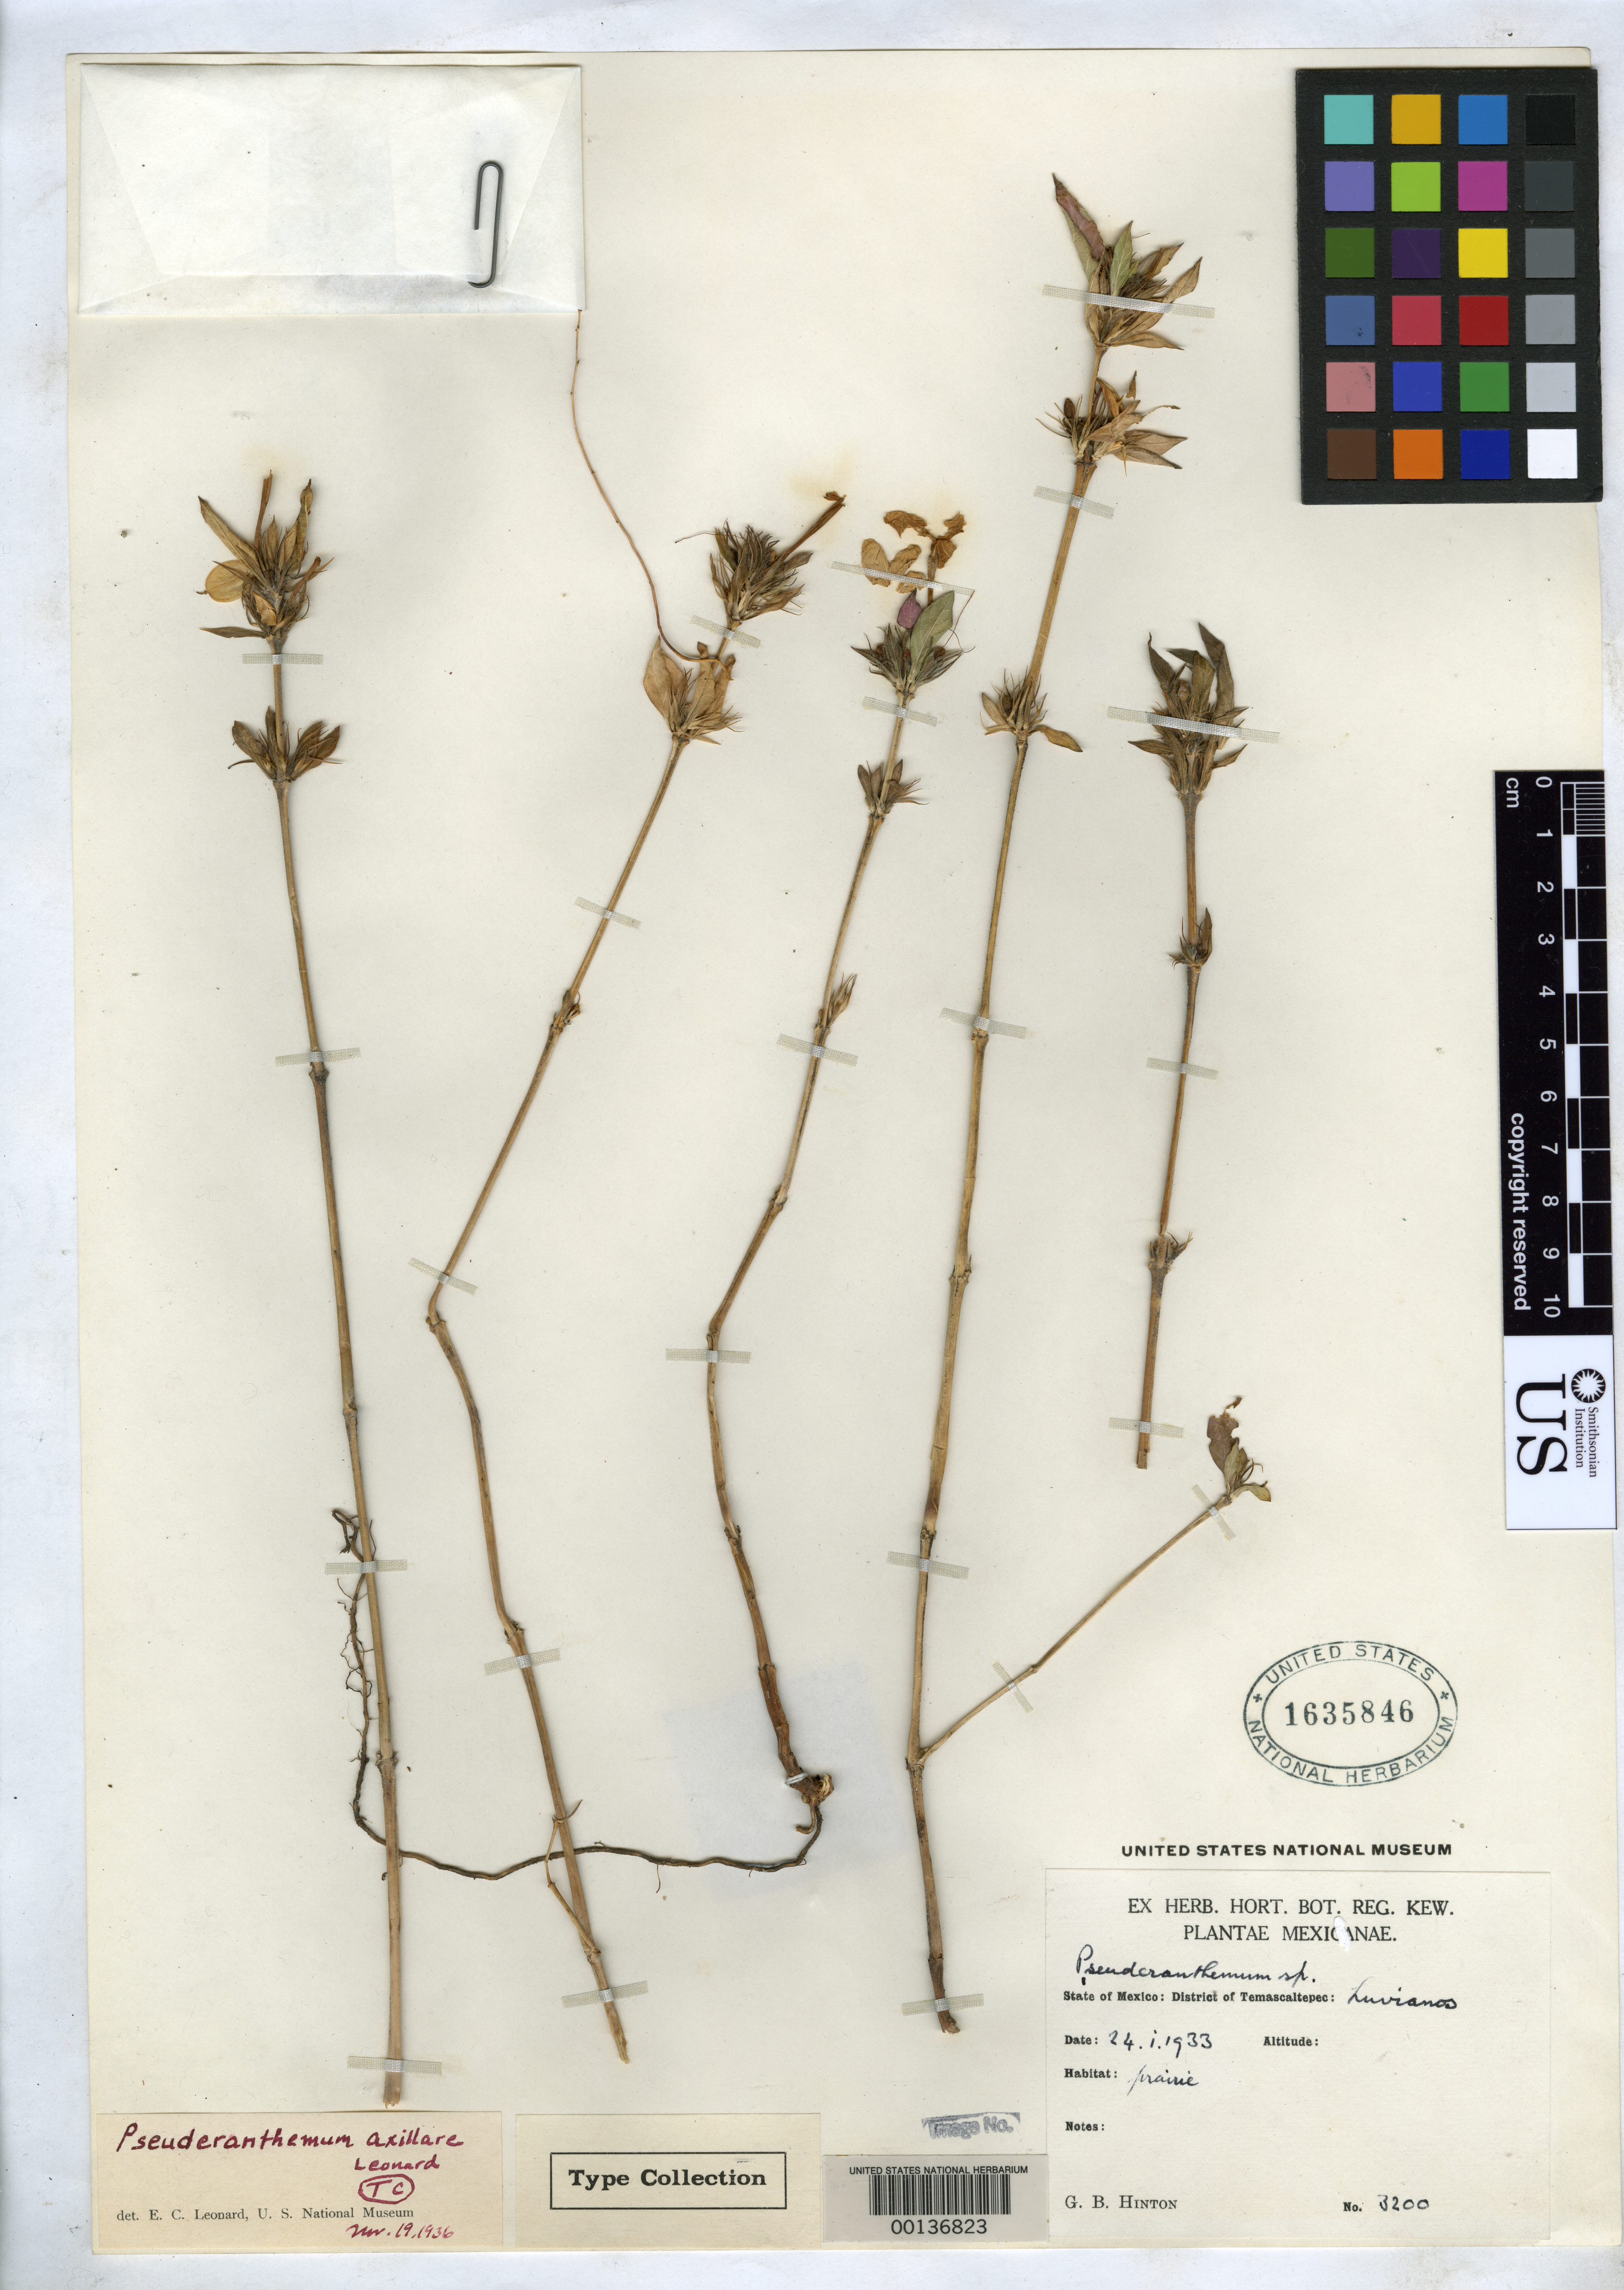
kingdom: Plantae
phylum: Tracheophyta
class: Magnoliopsida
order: Lamiales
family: Acanthaceae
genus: Pseuderanthemum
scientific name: Pseuderanthemum axillare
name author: Leonard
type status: Isotype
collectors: G. B. Hinton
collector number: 3200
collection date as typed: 24 Jan 1933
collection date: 1933-01-24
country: Mexico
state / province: México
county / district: Temascaltepec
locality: Luvianos.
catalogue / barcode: US 1635846